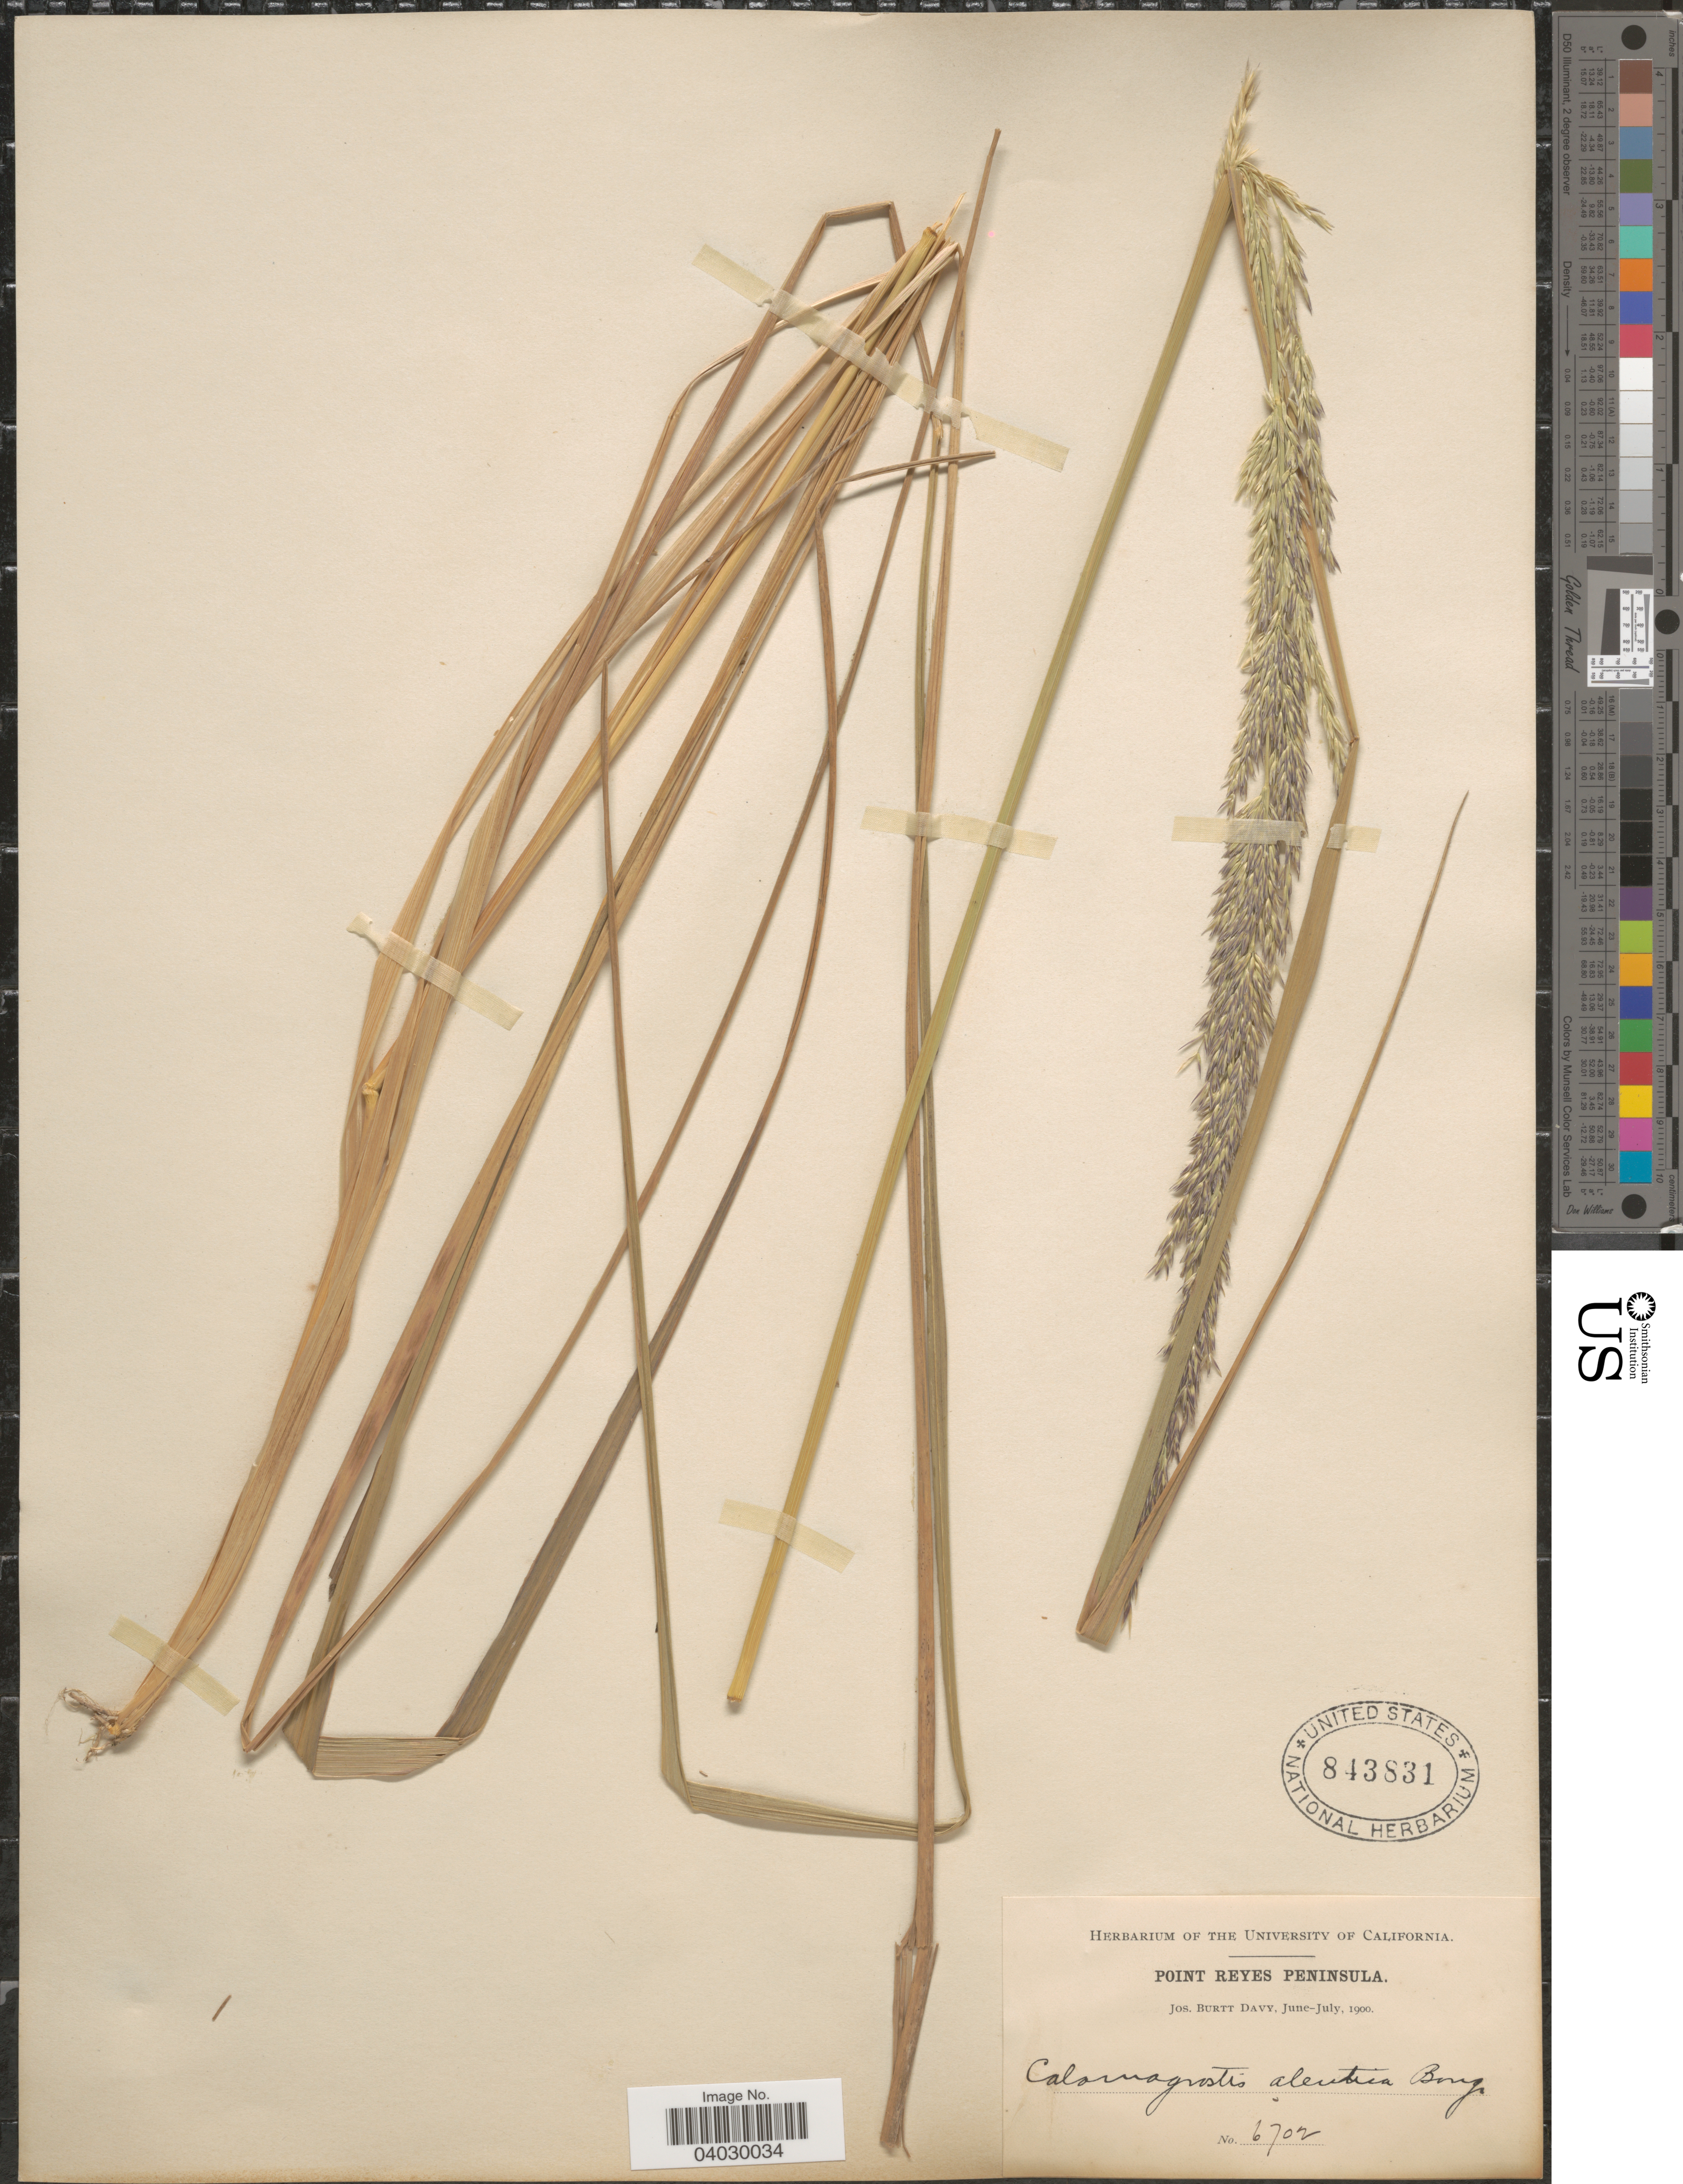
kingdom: Plantae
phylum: Tracheophyta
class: Liliopsida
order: Poales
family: Poaceae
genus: Calamagrostis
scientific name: Calamagrostis nutkaensis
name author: (J. Presl) Steud.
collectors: J. Burtt Davy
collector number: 6702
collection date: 1900-06/1900-07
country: United States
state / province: California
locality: Point Reyes Peninsula.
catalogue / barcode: US 843831